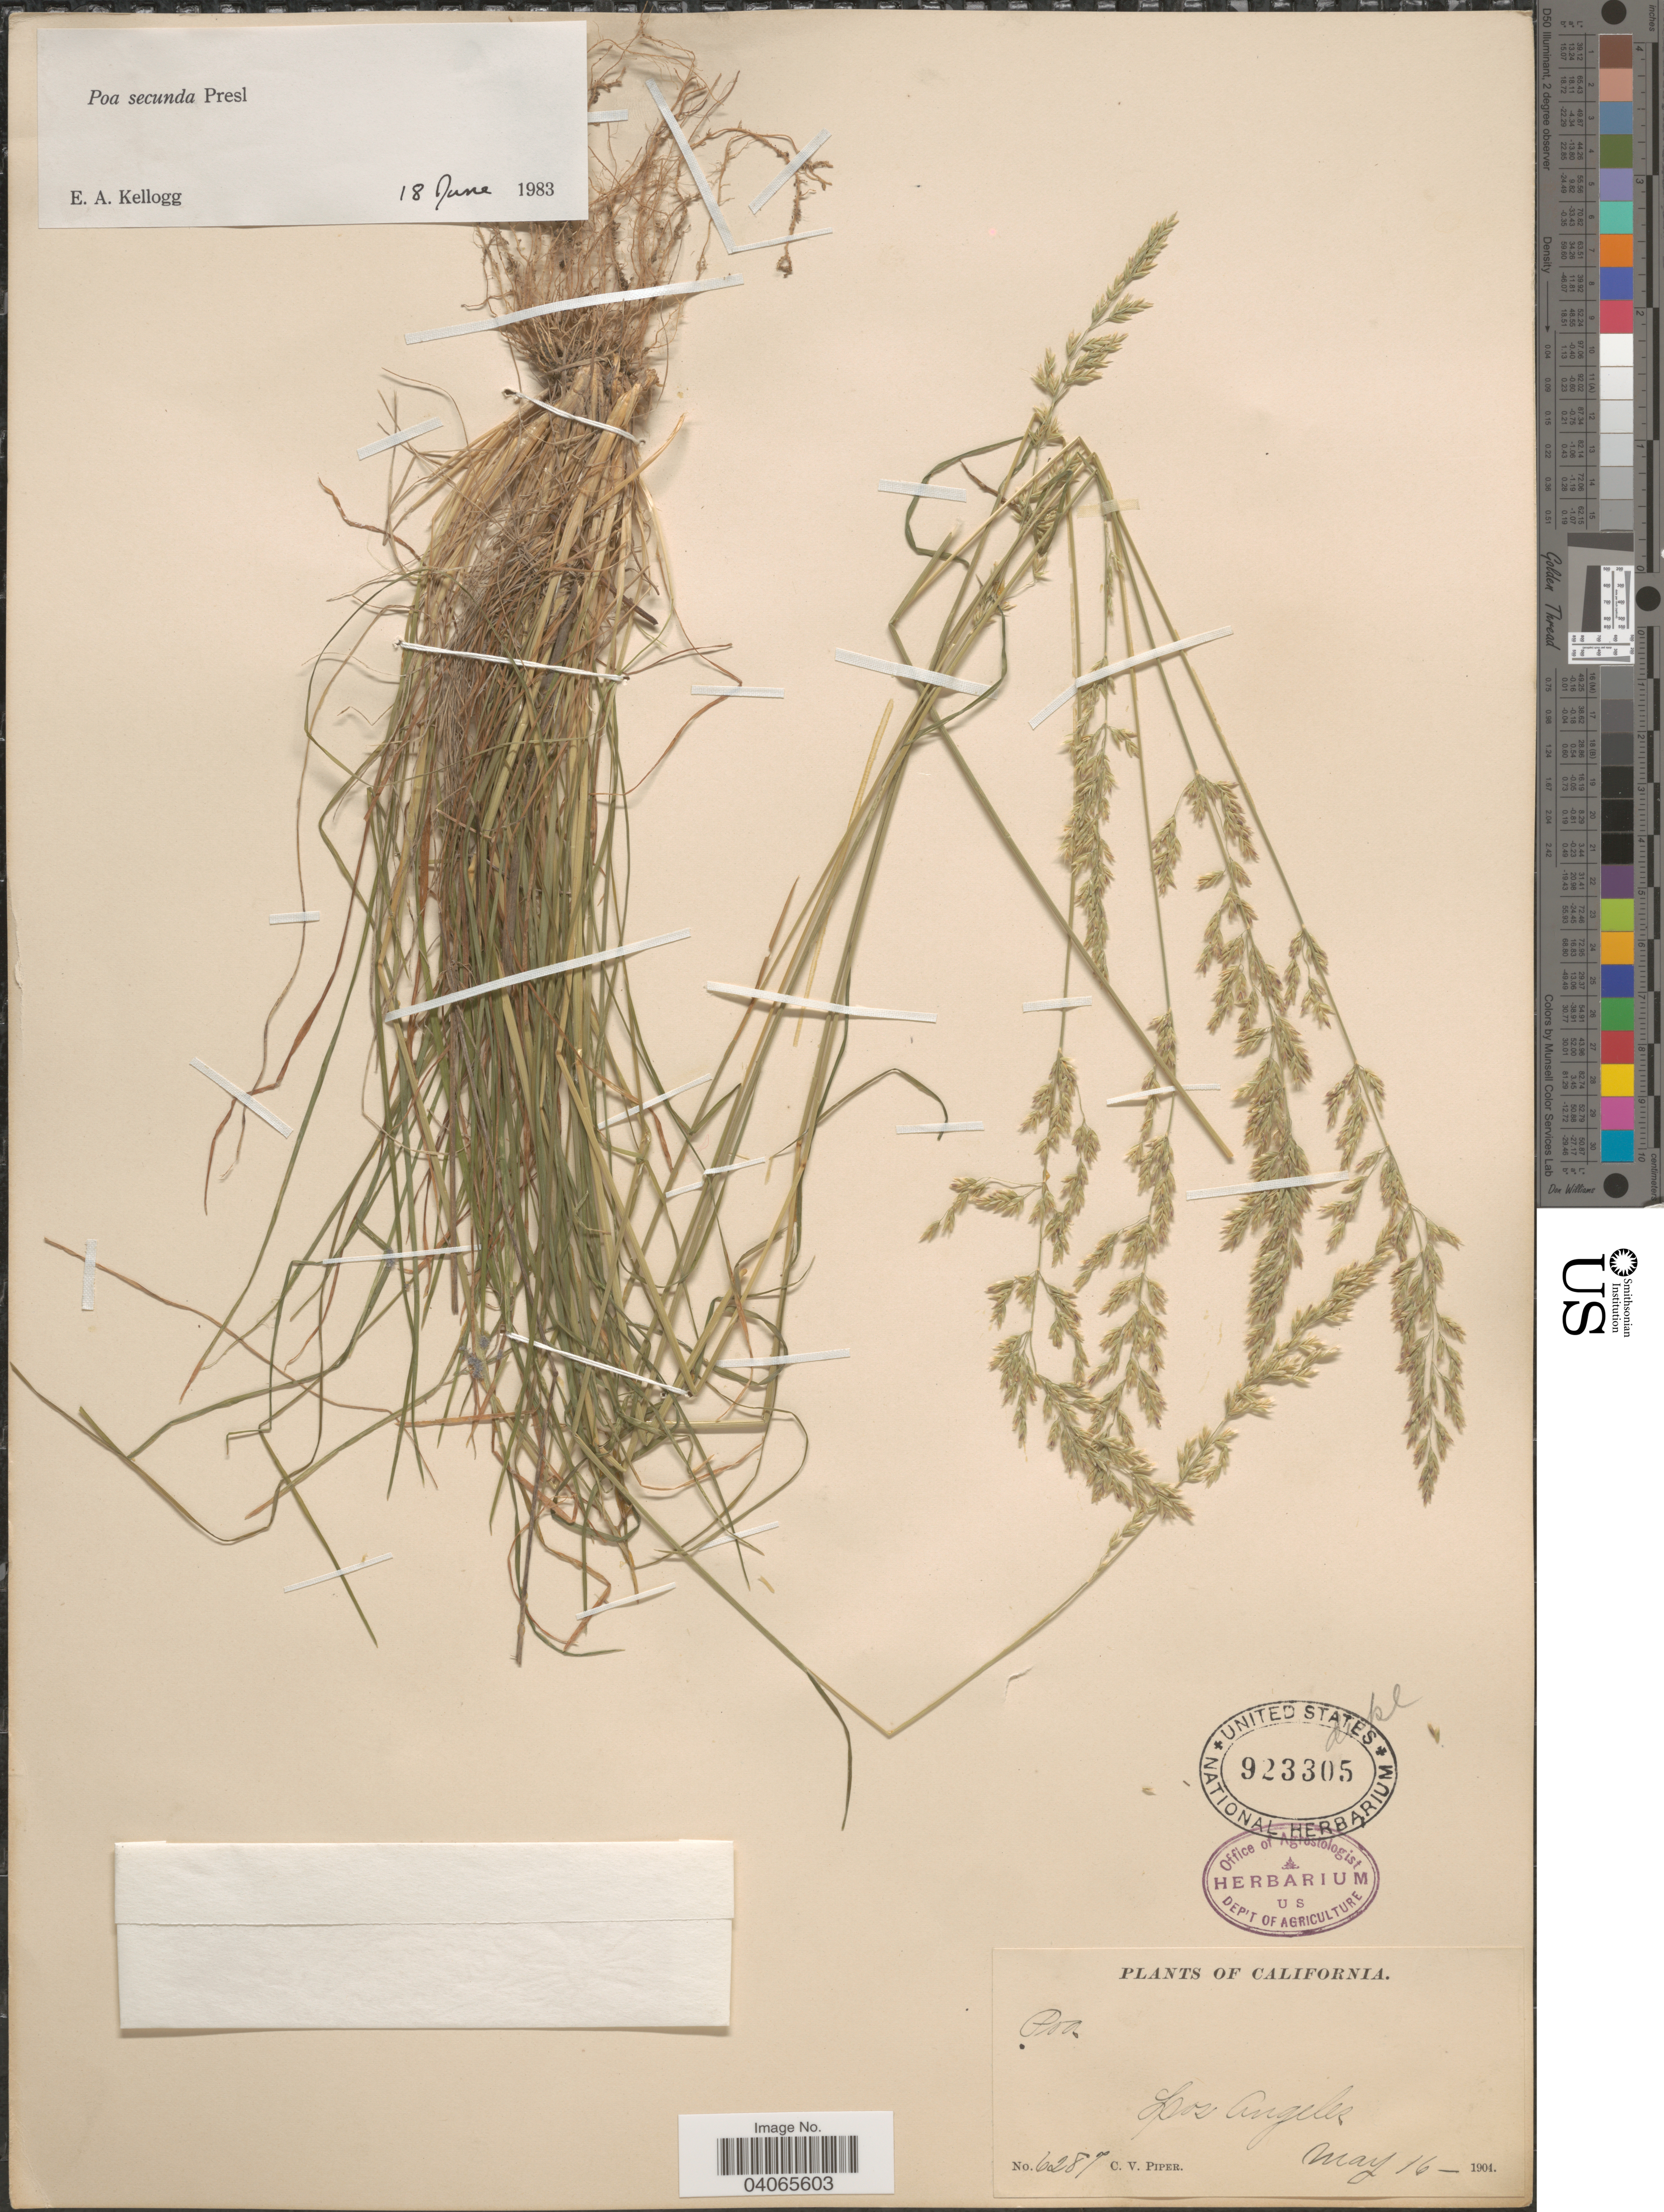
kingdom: Plantae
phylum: Tracheophyta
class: Liliopsida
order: Poales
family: Poaceae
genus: Poa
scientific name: Poa secunda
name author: J. Presl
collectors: C. V. Piper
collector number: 6287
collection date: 1904-05-16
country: United States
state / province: California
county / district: Los Angeles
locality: Los Angeles.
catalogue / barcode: US 923305